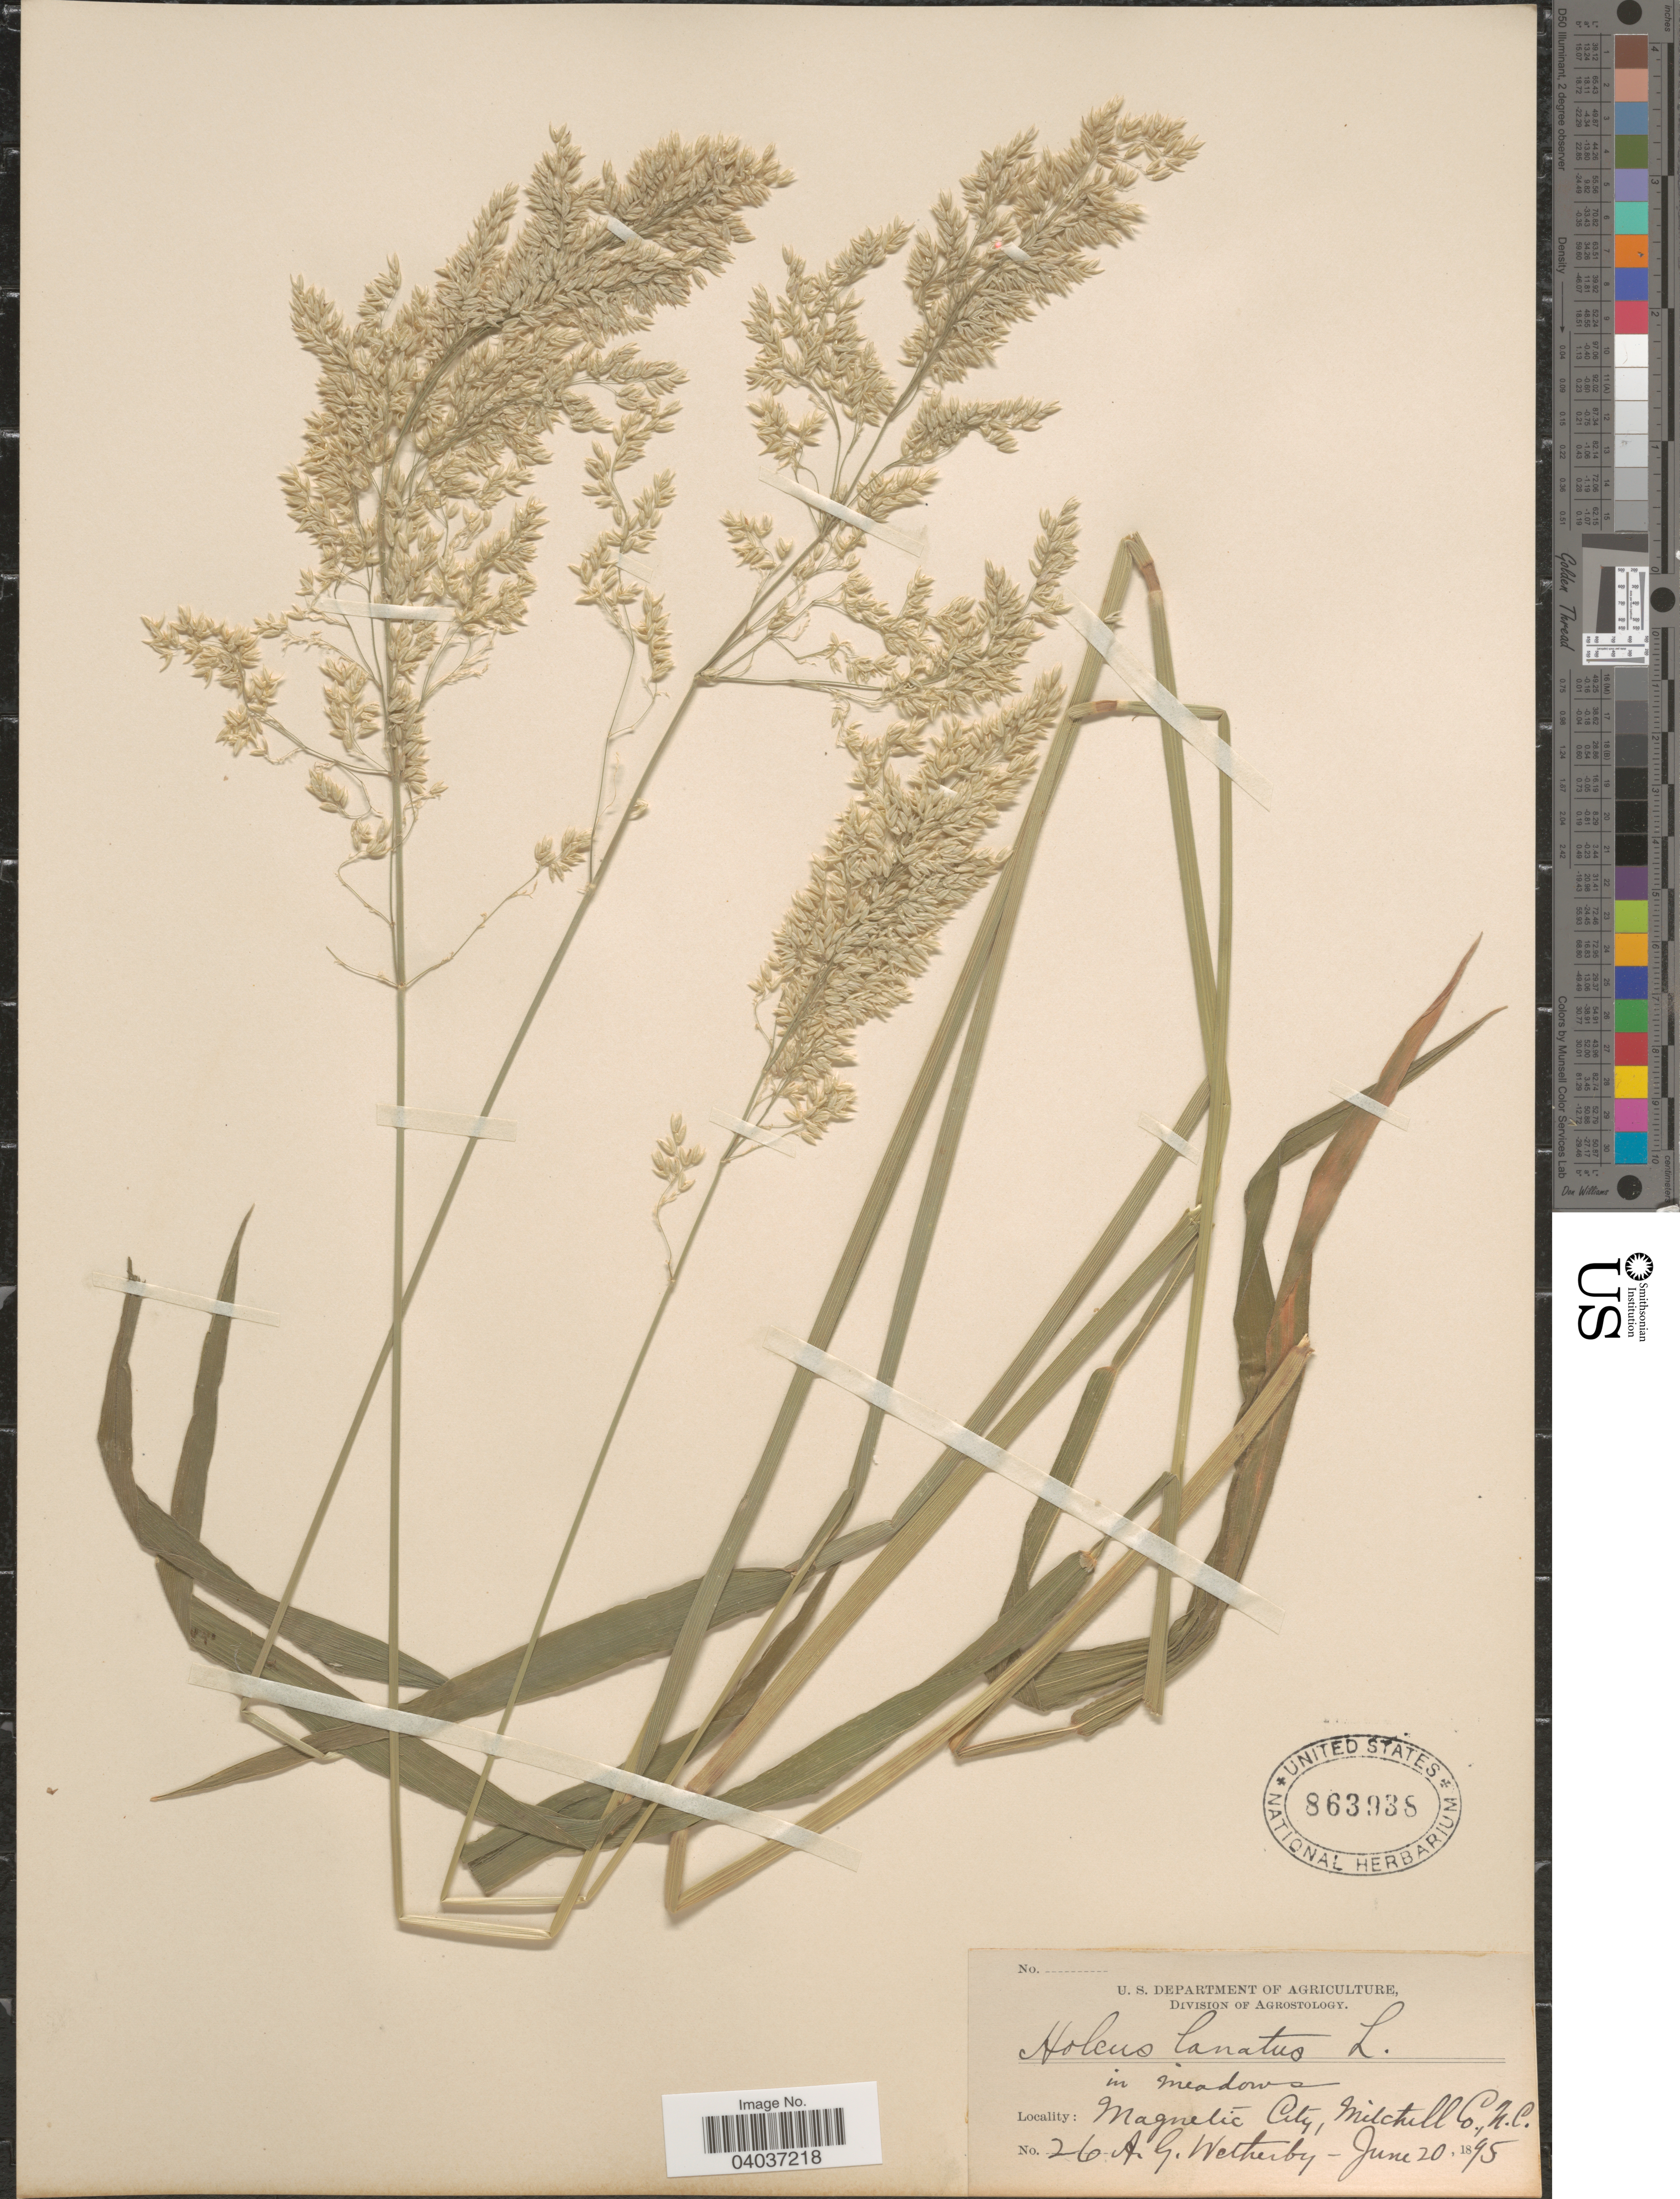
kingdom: Plantae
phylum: Tracheophyta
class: Liliopsida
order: Poales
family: Poaceae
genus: Holcus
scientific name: Holcus lanatus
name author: L.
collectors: A. Wetherby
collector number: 26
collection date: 1895-06-20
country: United States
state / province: North Carolina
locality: Magnetic City, Mitchell Co.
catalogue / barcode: US 863938